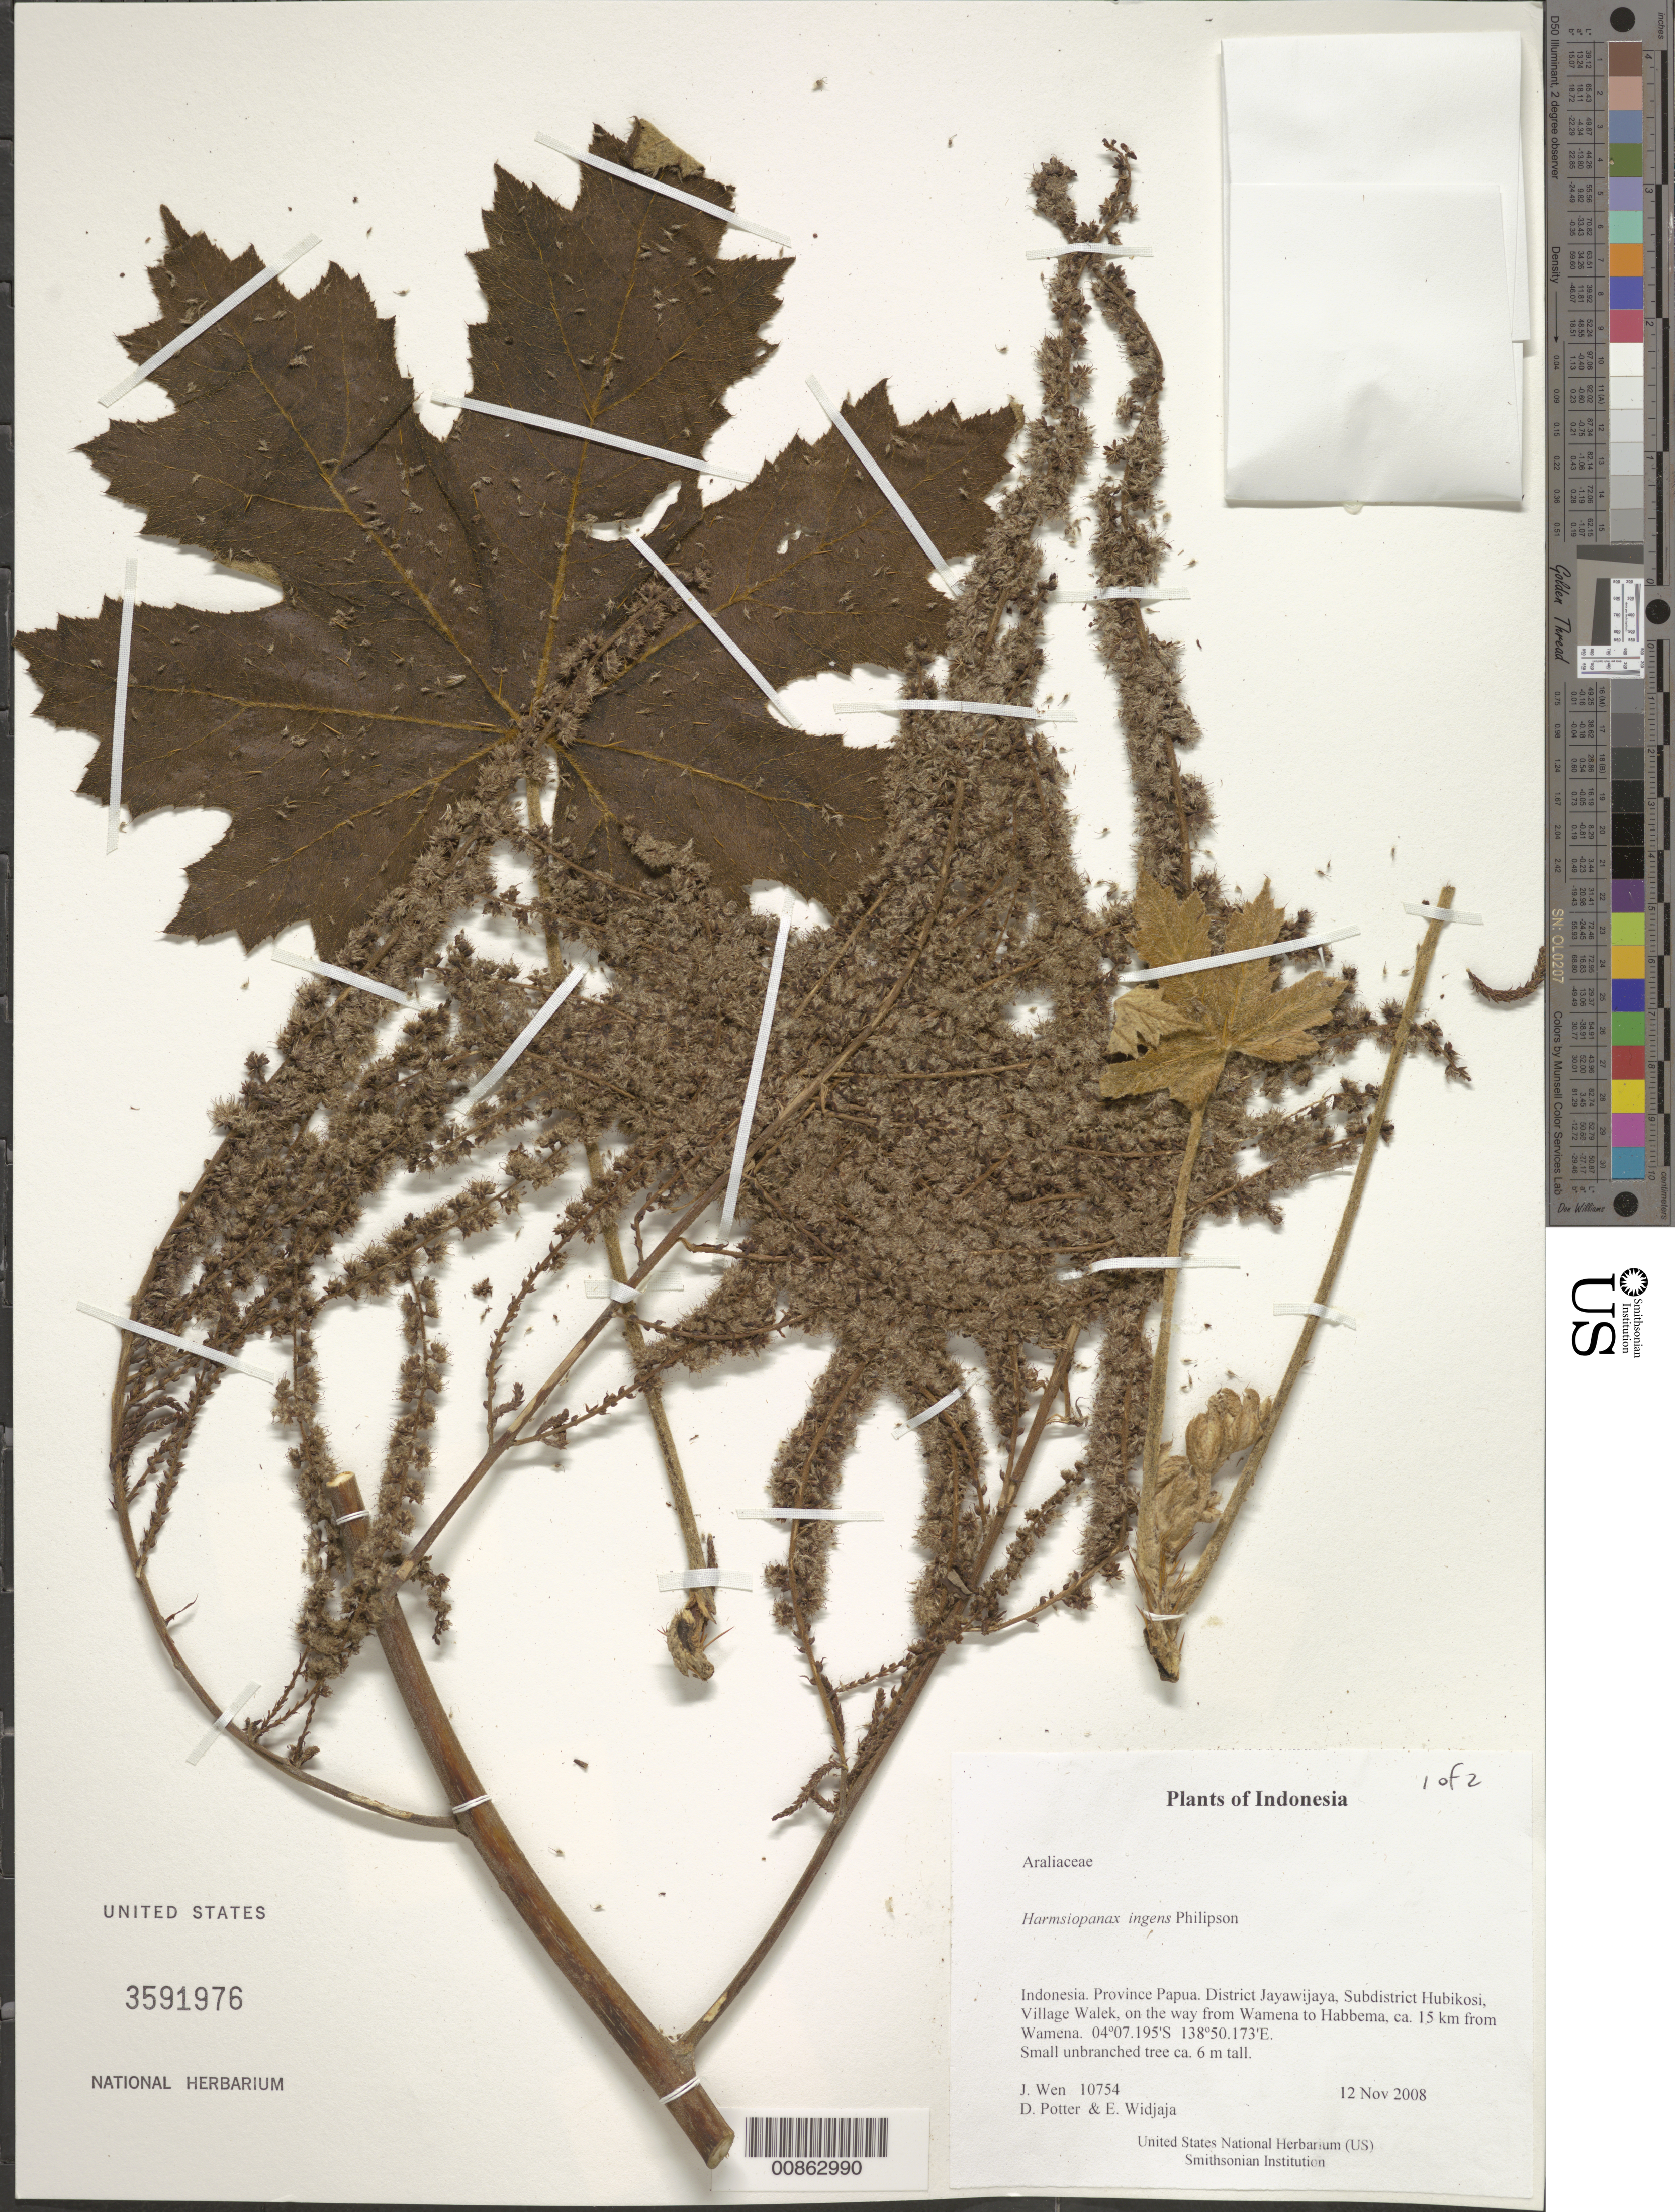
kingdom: Plantae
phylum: Tracheophyta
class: Magnoliopsida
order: Apiales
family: Araliaceae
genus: Harmsiopanax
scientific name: Harmsiopanax ingens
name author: Philipson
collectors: J. Wen, D. Potter & E. A. Widjaja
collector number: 10754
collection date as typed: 12 Nov 2008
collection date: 2008-11-12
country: Indonesia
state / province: Papua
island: New Guinea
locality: District Jayawijaya, Subdistrict Hubikosi, Village Walek, on the way from Wamena to Habbema, ca. 15 km from Wamena. Irian Barat.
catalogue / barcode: US 3591976